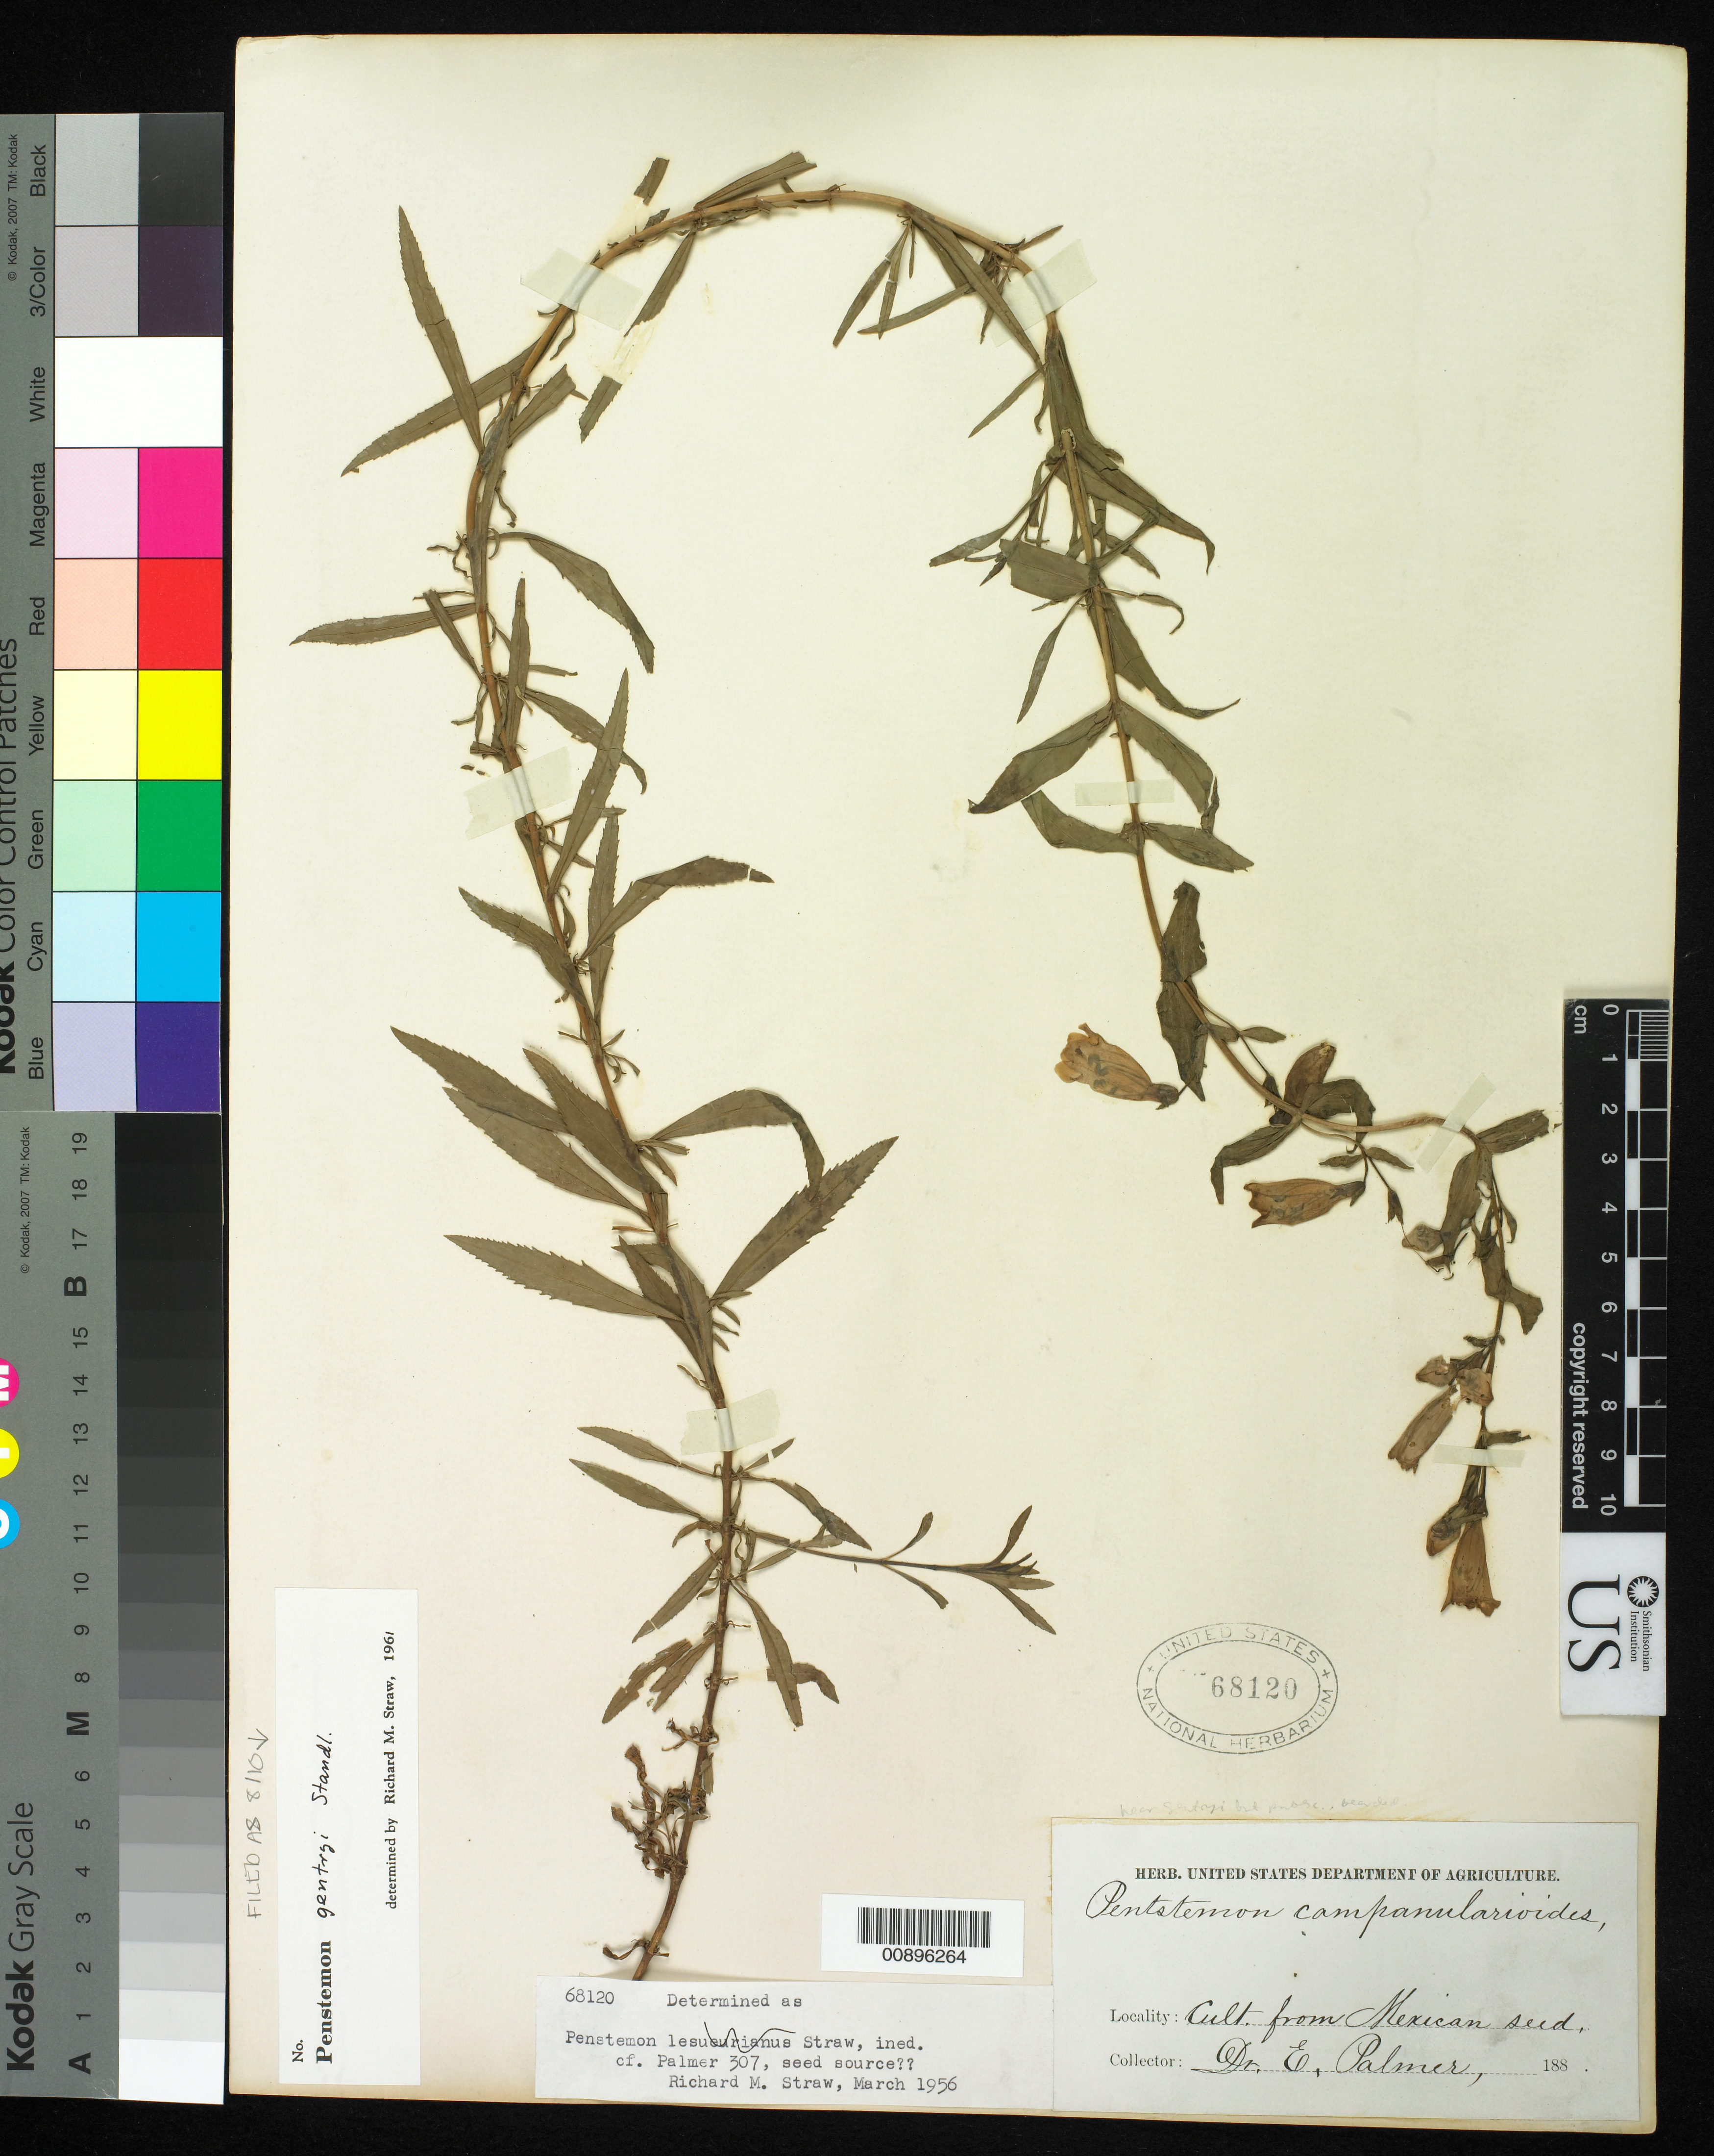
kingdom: Plantae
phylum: Tracheophyta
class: Magnoliopsida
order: Lamiales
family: Plantaginaceae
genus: Penstemon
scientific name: Penstemon gentryi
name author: Standl.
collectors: E. Palmer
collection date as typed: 188-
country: Mexico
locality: Mexico.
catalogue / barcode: US 68120